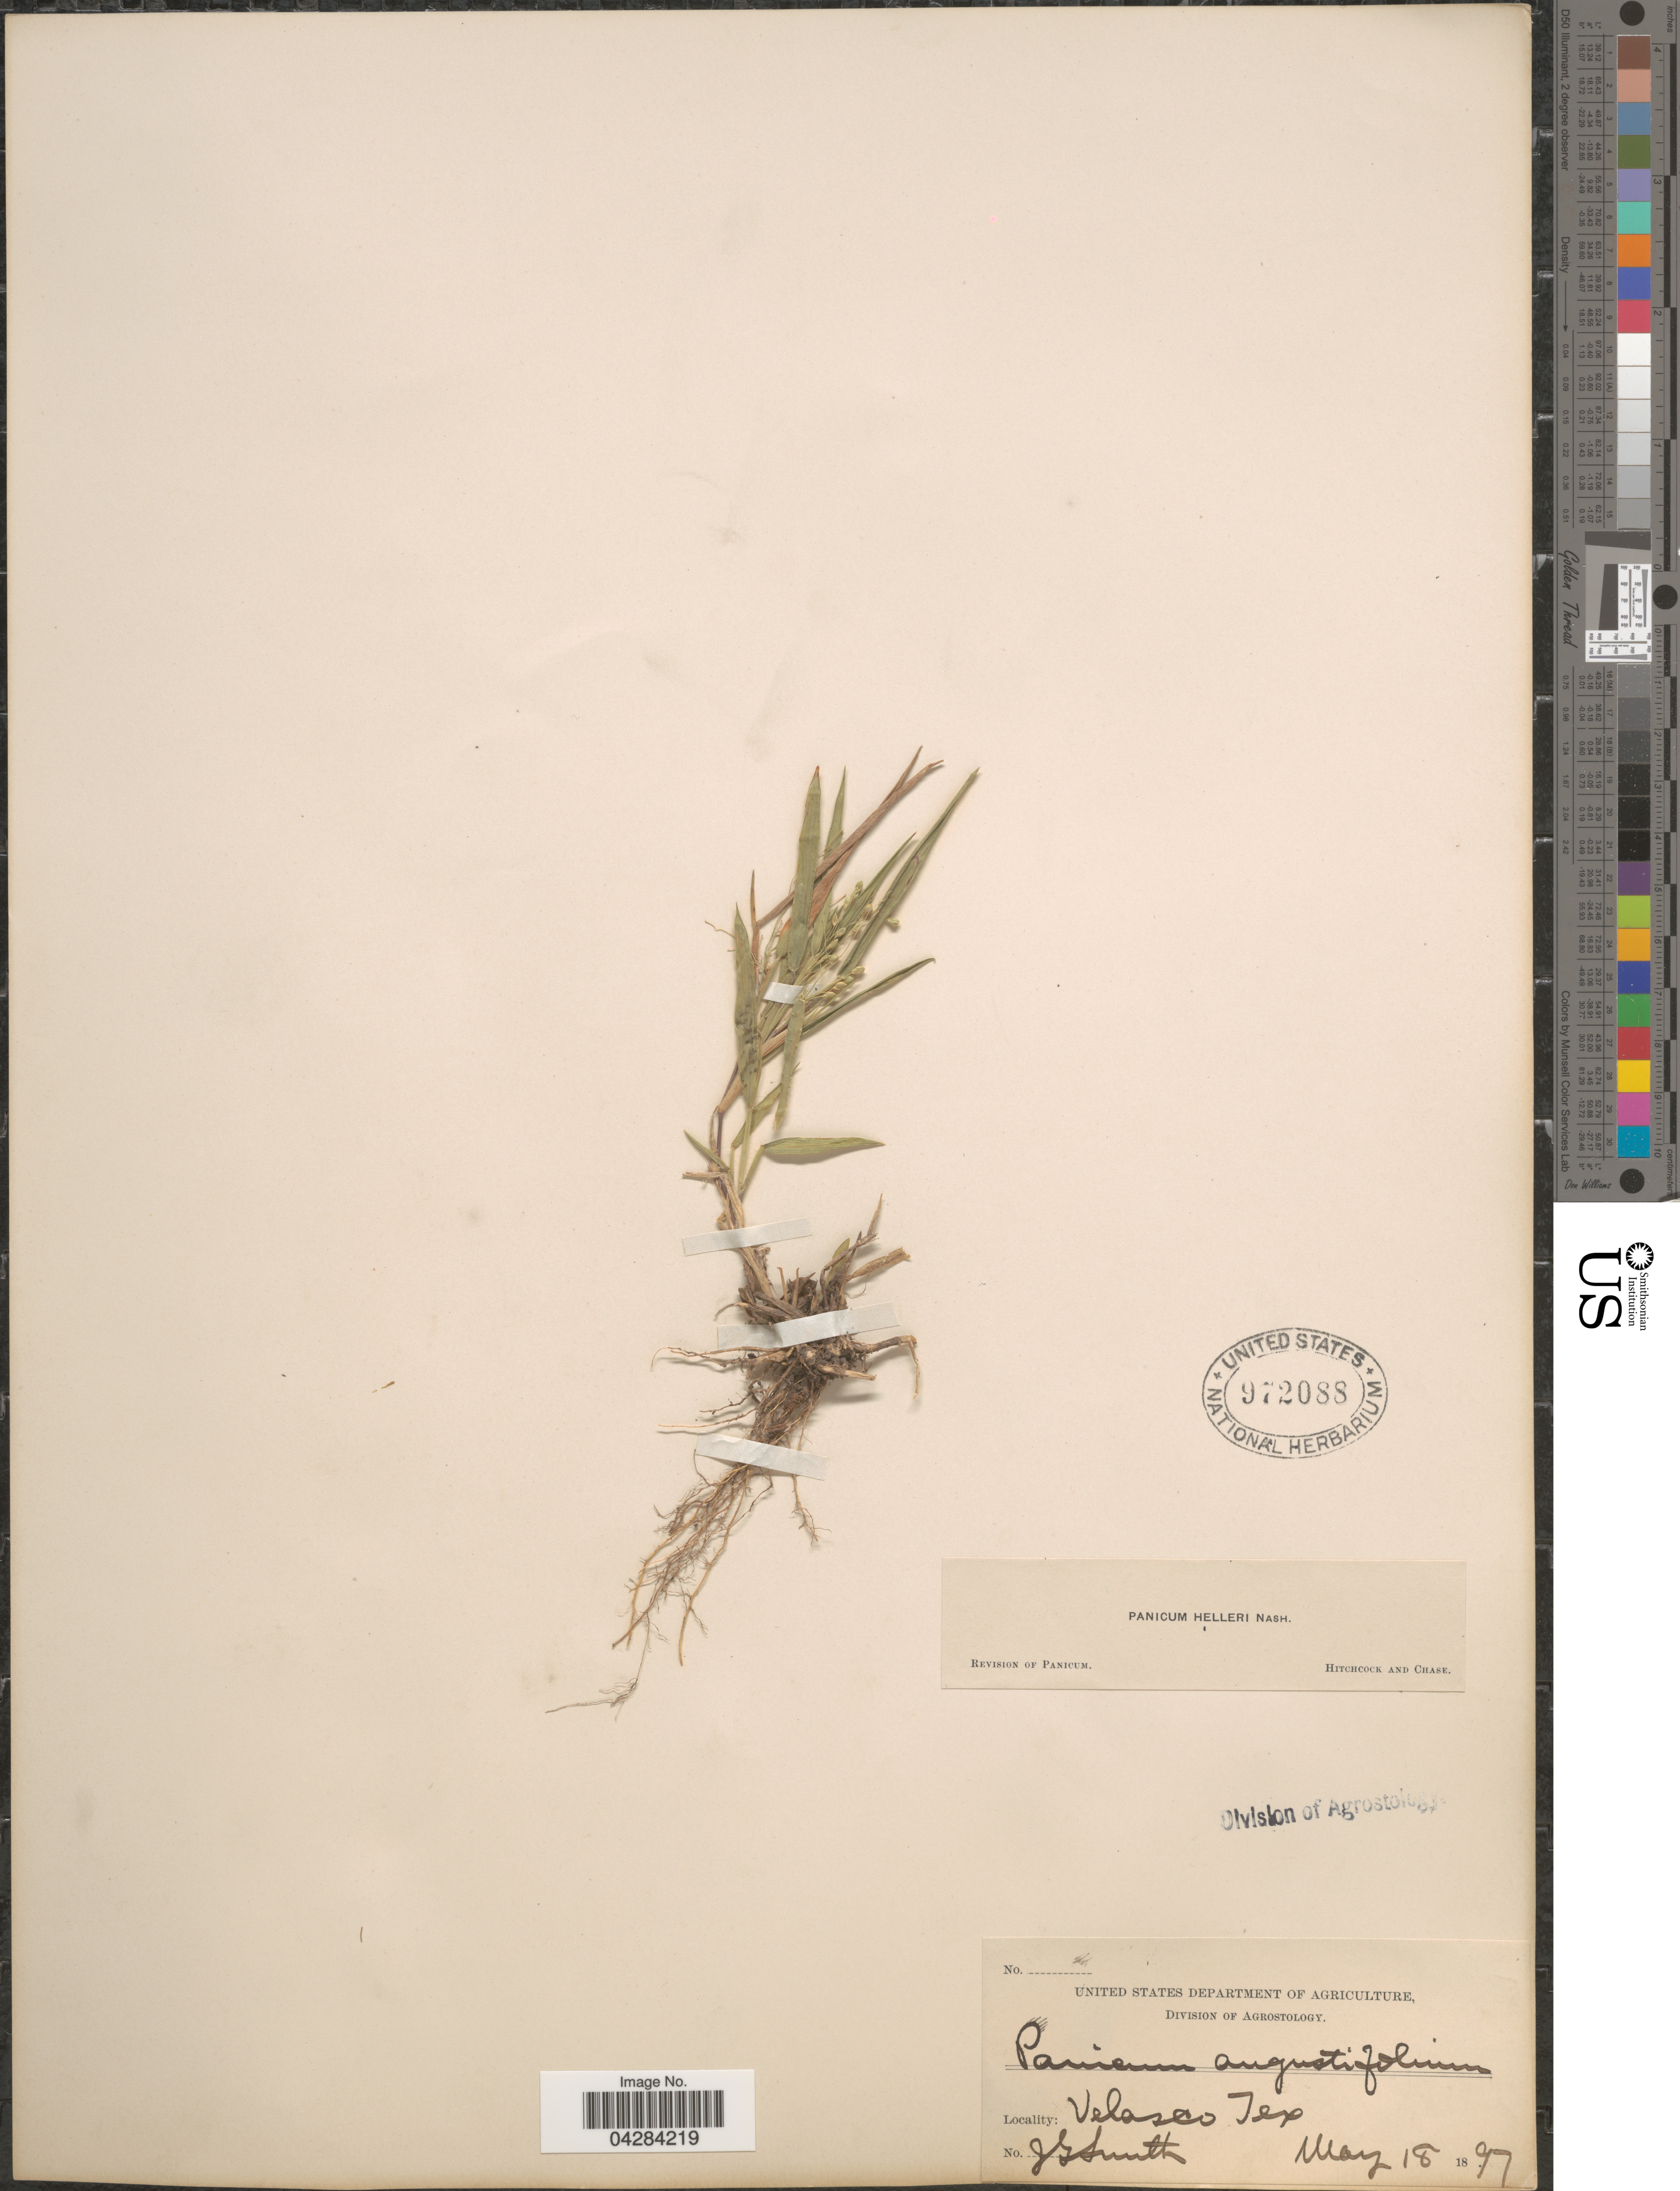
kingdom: Plantae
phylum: Tracheophyta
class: Liliopsida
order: Poales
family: Poaceae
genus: Dichanthelium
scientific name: Dichanthelium oligosanthes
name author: (Schult.) Gould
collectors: J. G. Smith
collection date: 1897-05-18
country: United States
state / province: Texas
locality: Velasco.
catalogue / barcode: US 972088